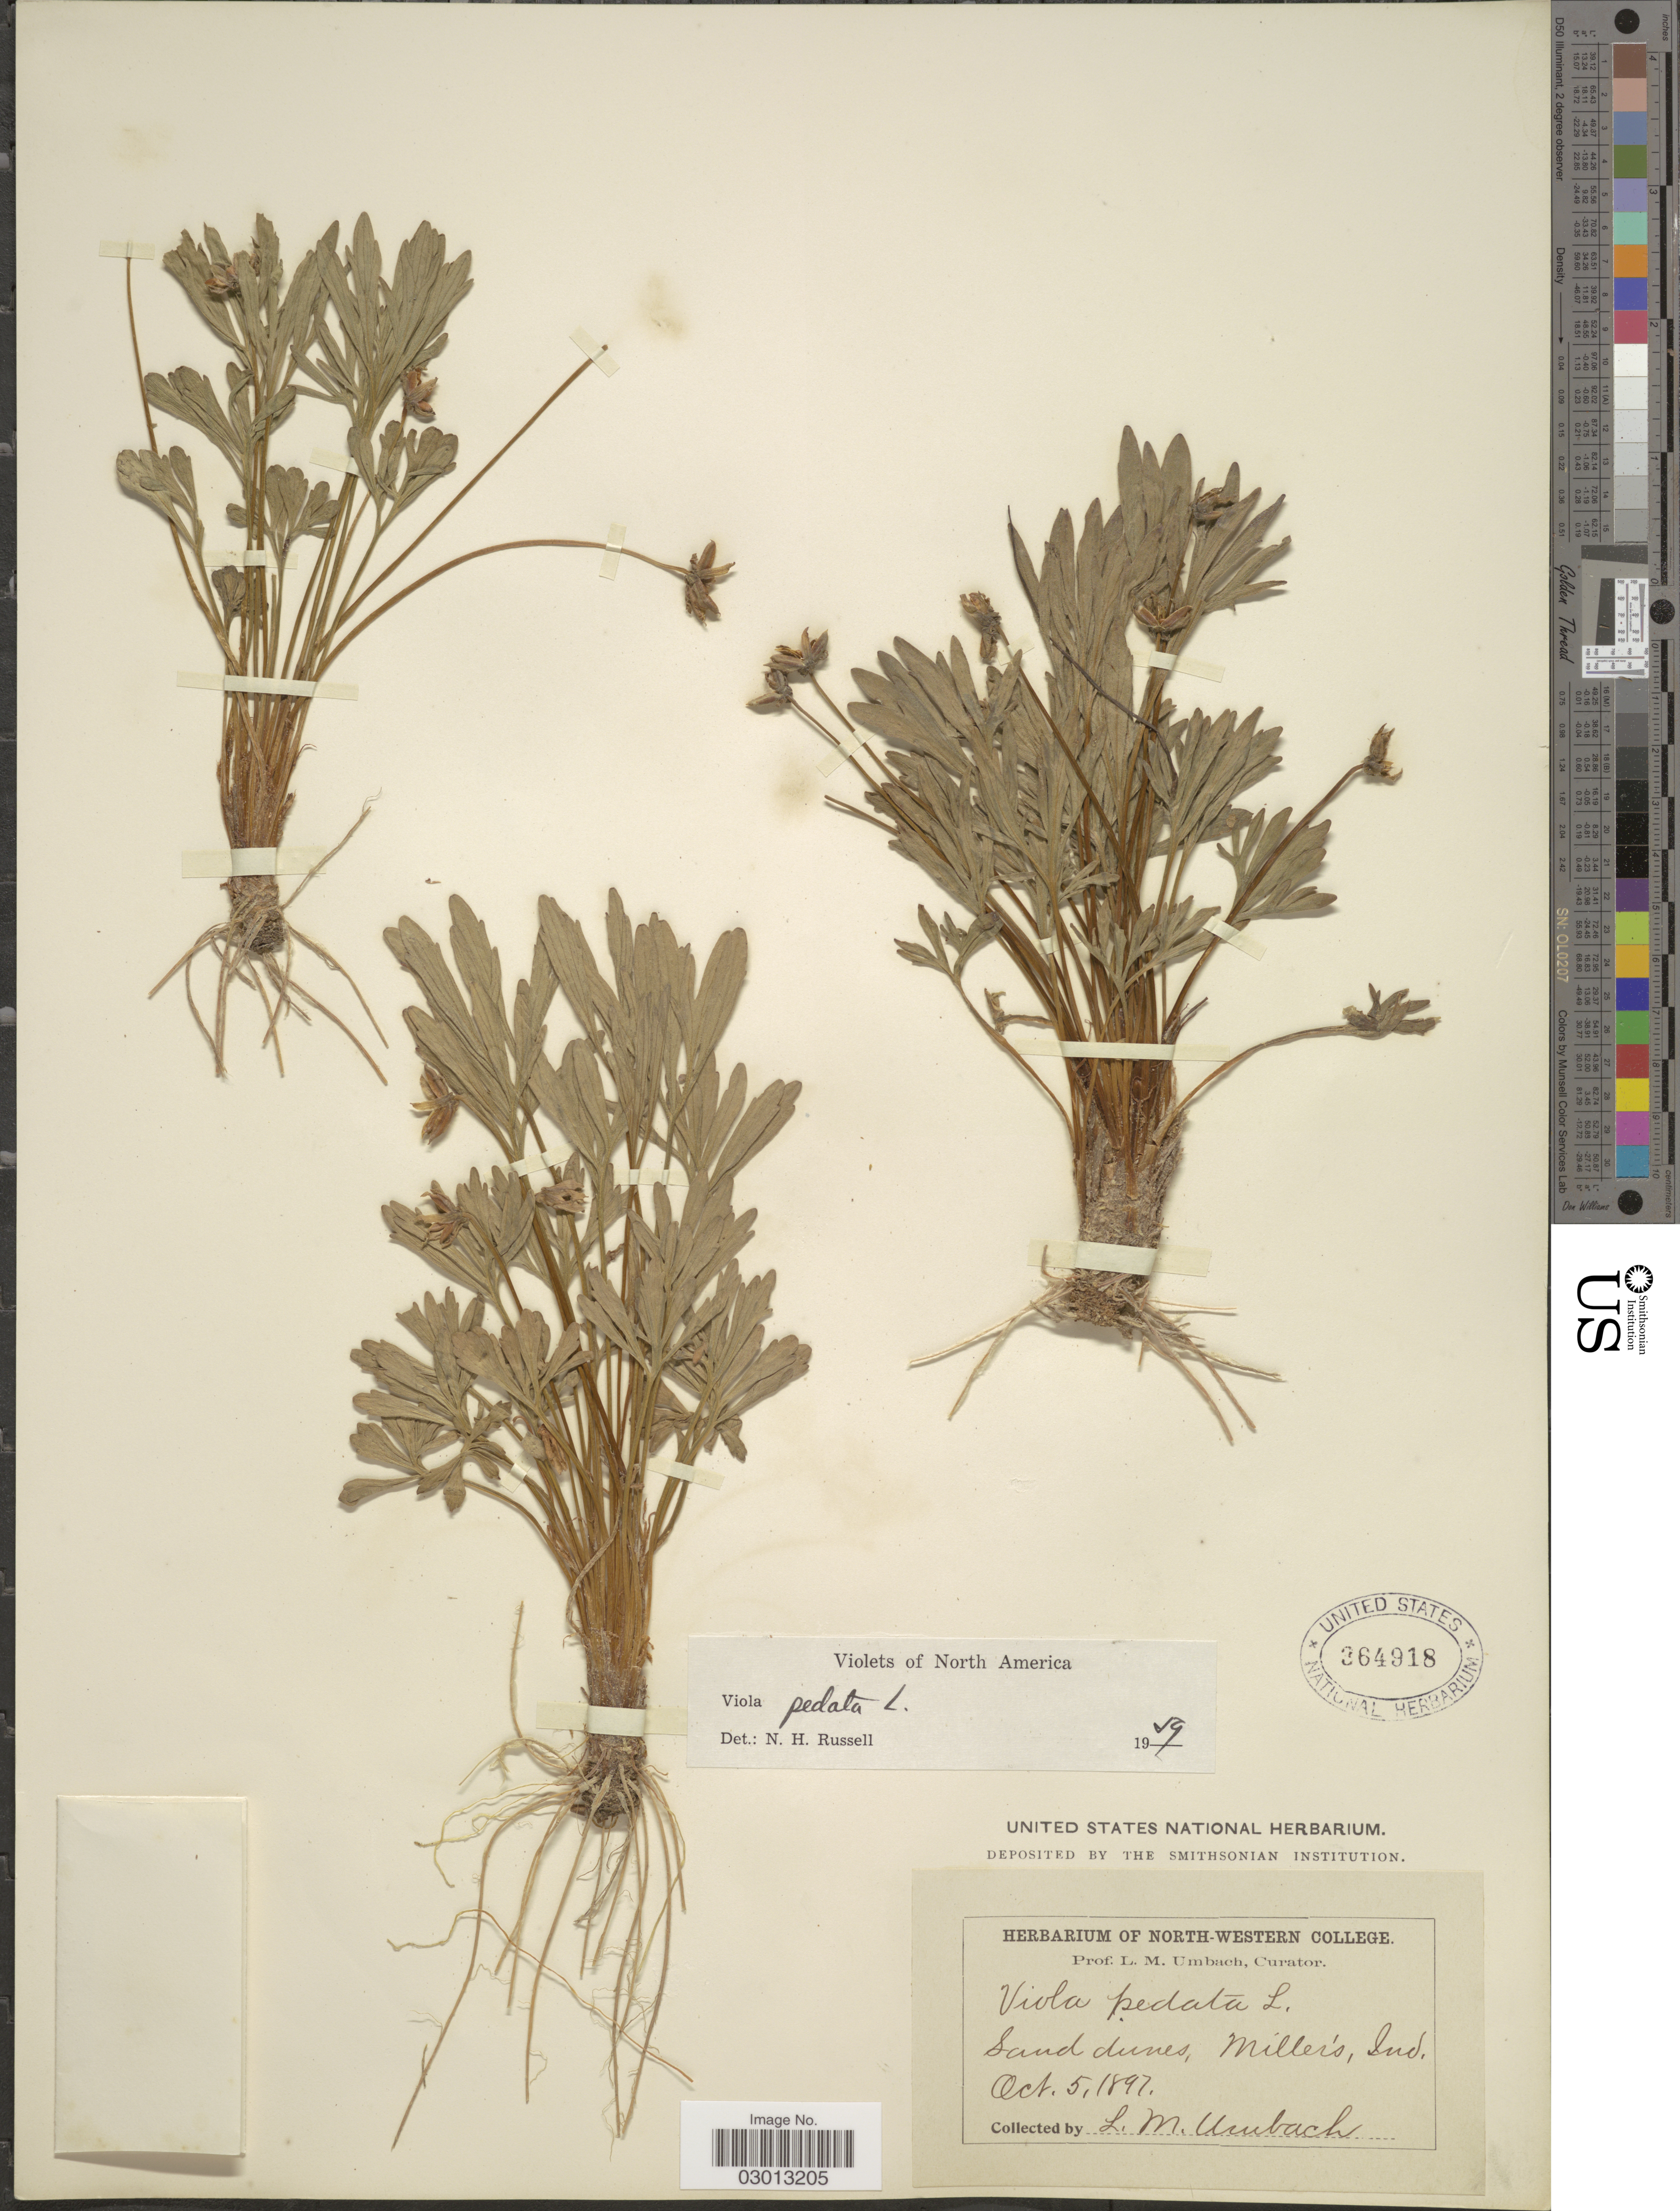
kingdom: Plantae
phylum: Tracheophyta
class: Magnoliopsida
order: Malpighiales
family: Violaceae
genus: Viola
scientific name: Viola pedata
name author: L.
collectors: L. M. Umbach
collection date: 1897-10-05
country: United States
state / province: Indiana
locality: Miller's.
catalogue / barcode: US 364918